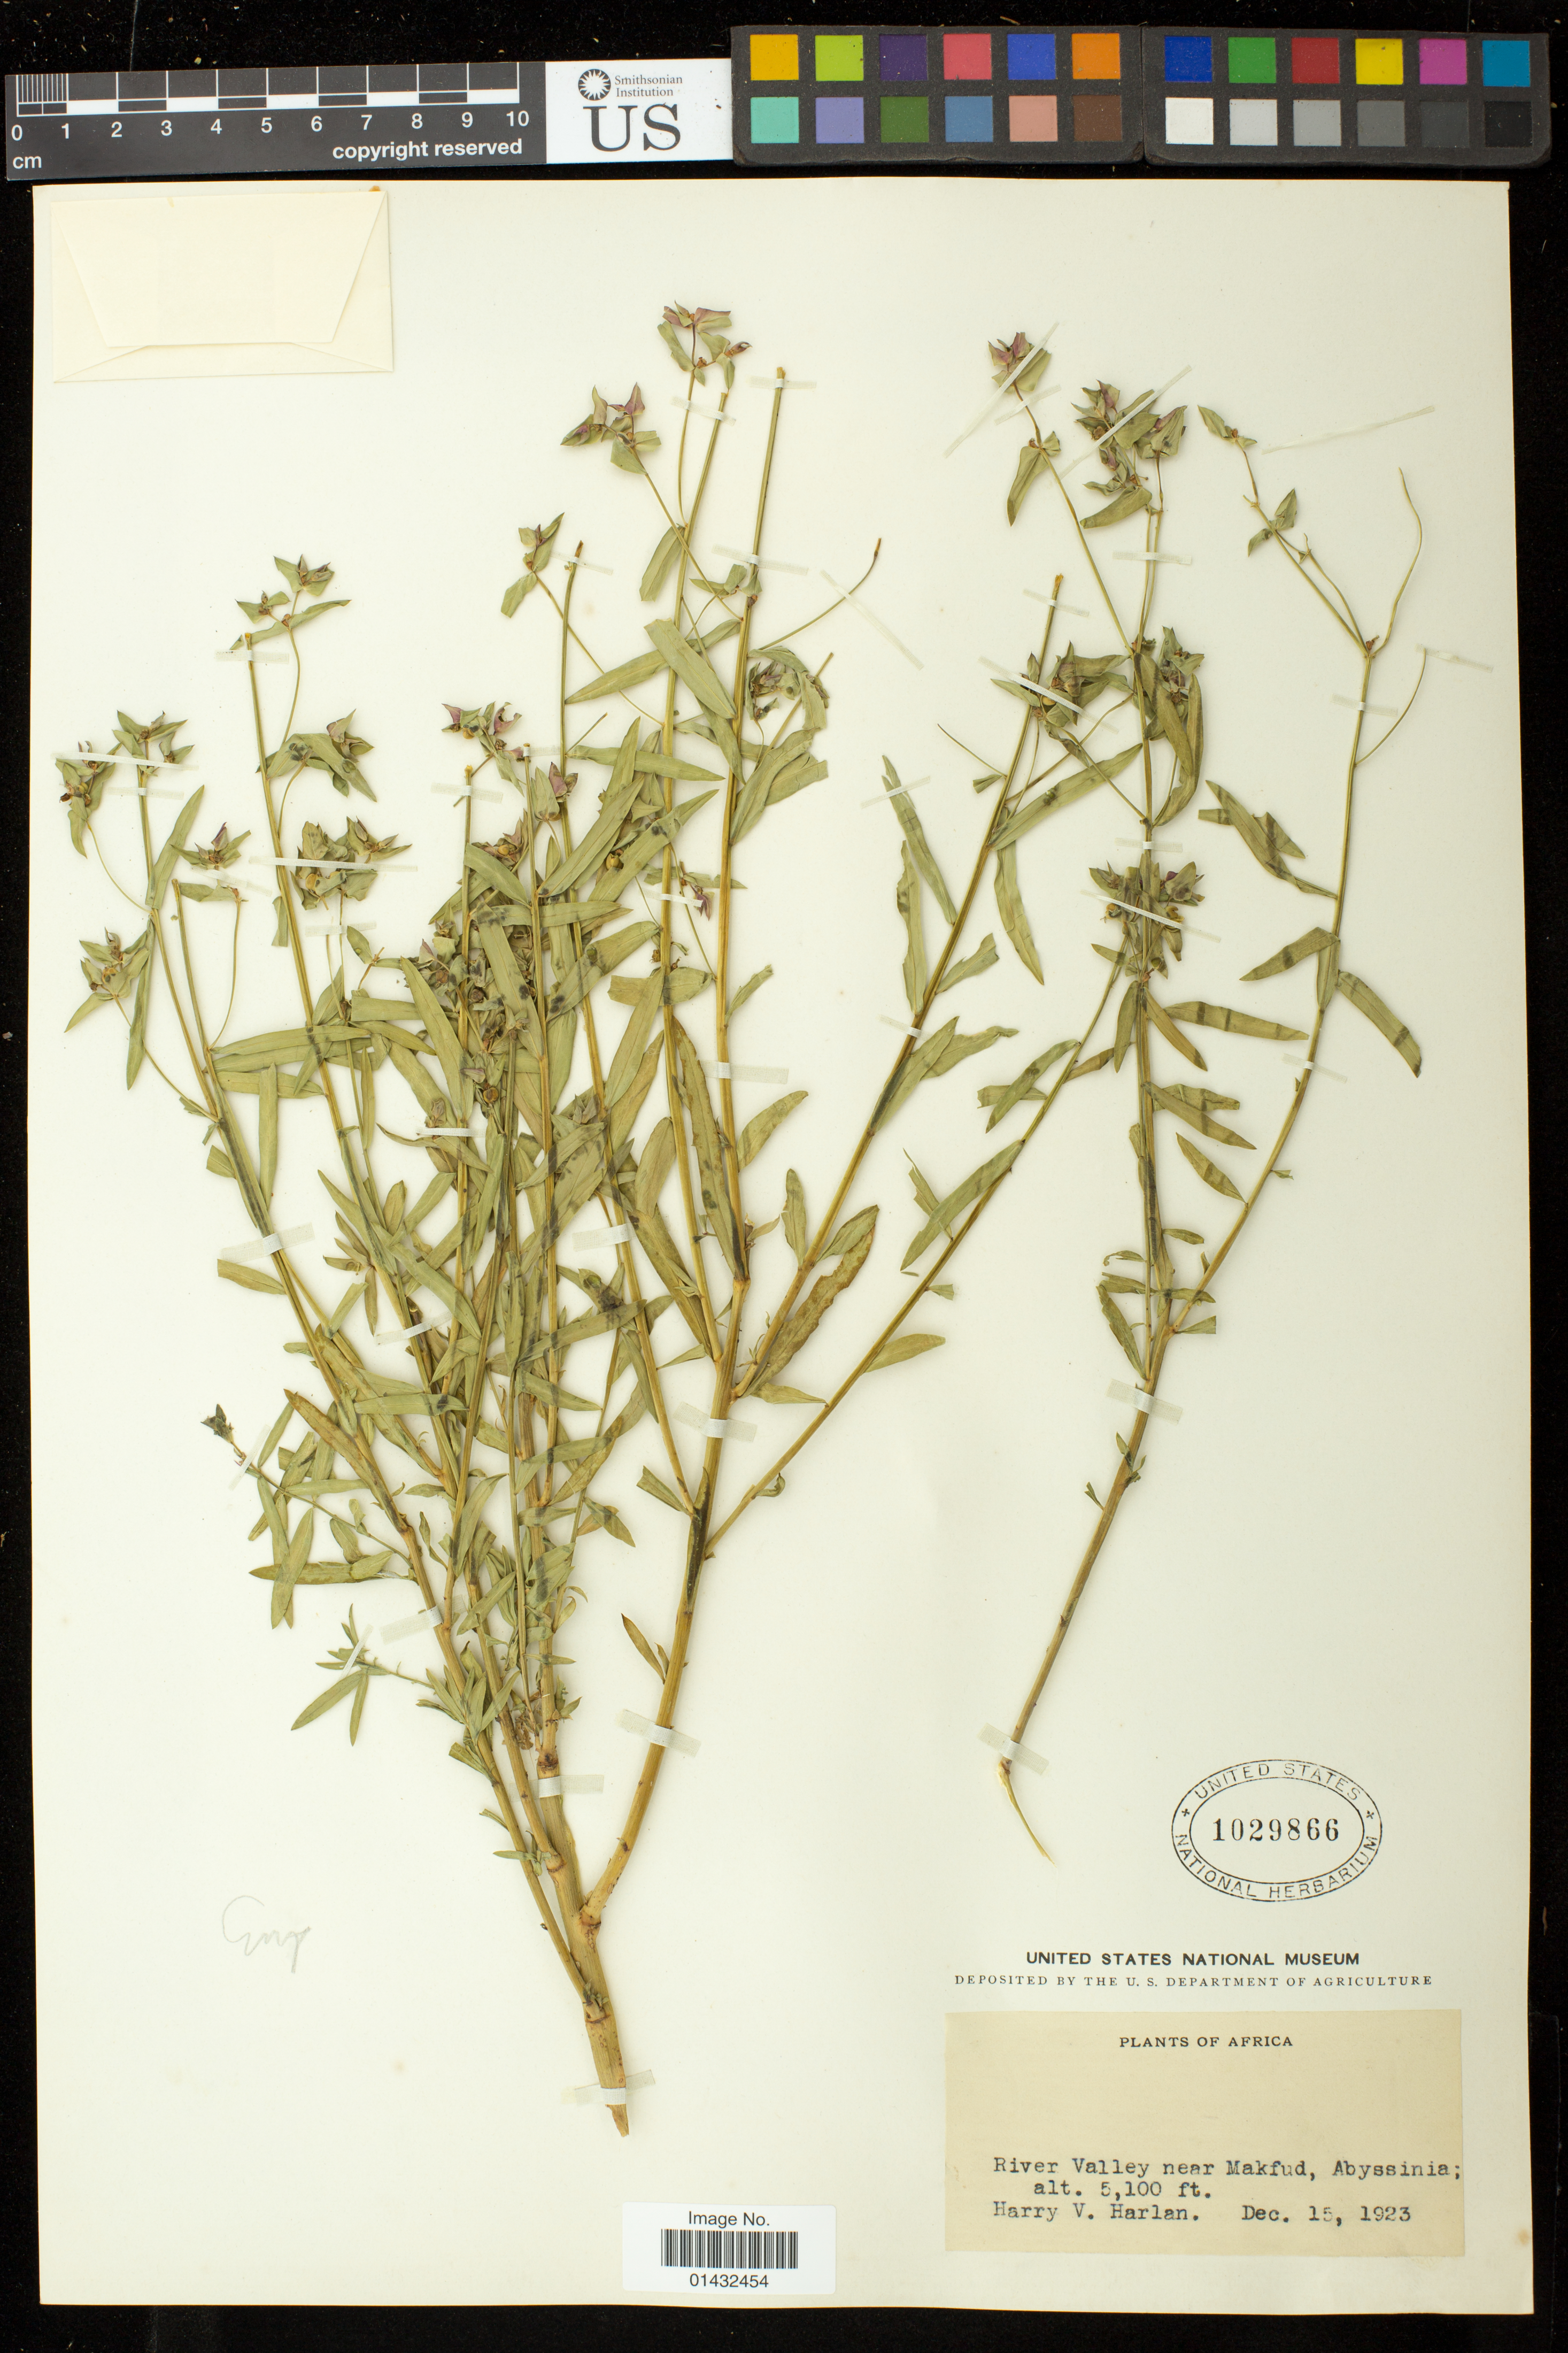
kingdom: Plantae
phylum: Tracheophyta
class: Magnoliopsida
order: Malpighiales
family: Euphorbiaceae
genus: Euphorbia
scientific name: Euphorbia sp.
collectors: H. Harlan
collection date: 1923-12-15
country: Ethiopia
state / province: Amhara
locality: River Valley near Makfud, Abyssinia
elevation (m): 1554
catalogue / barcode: US 1029866